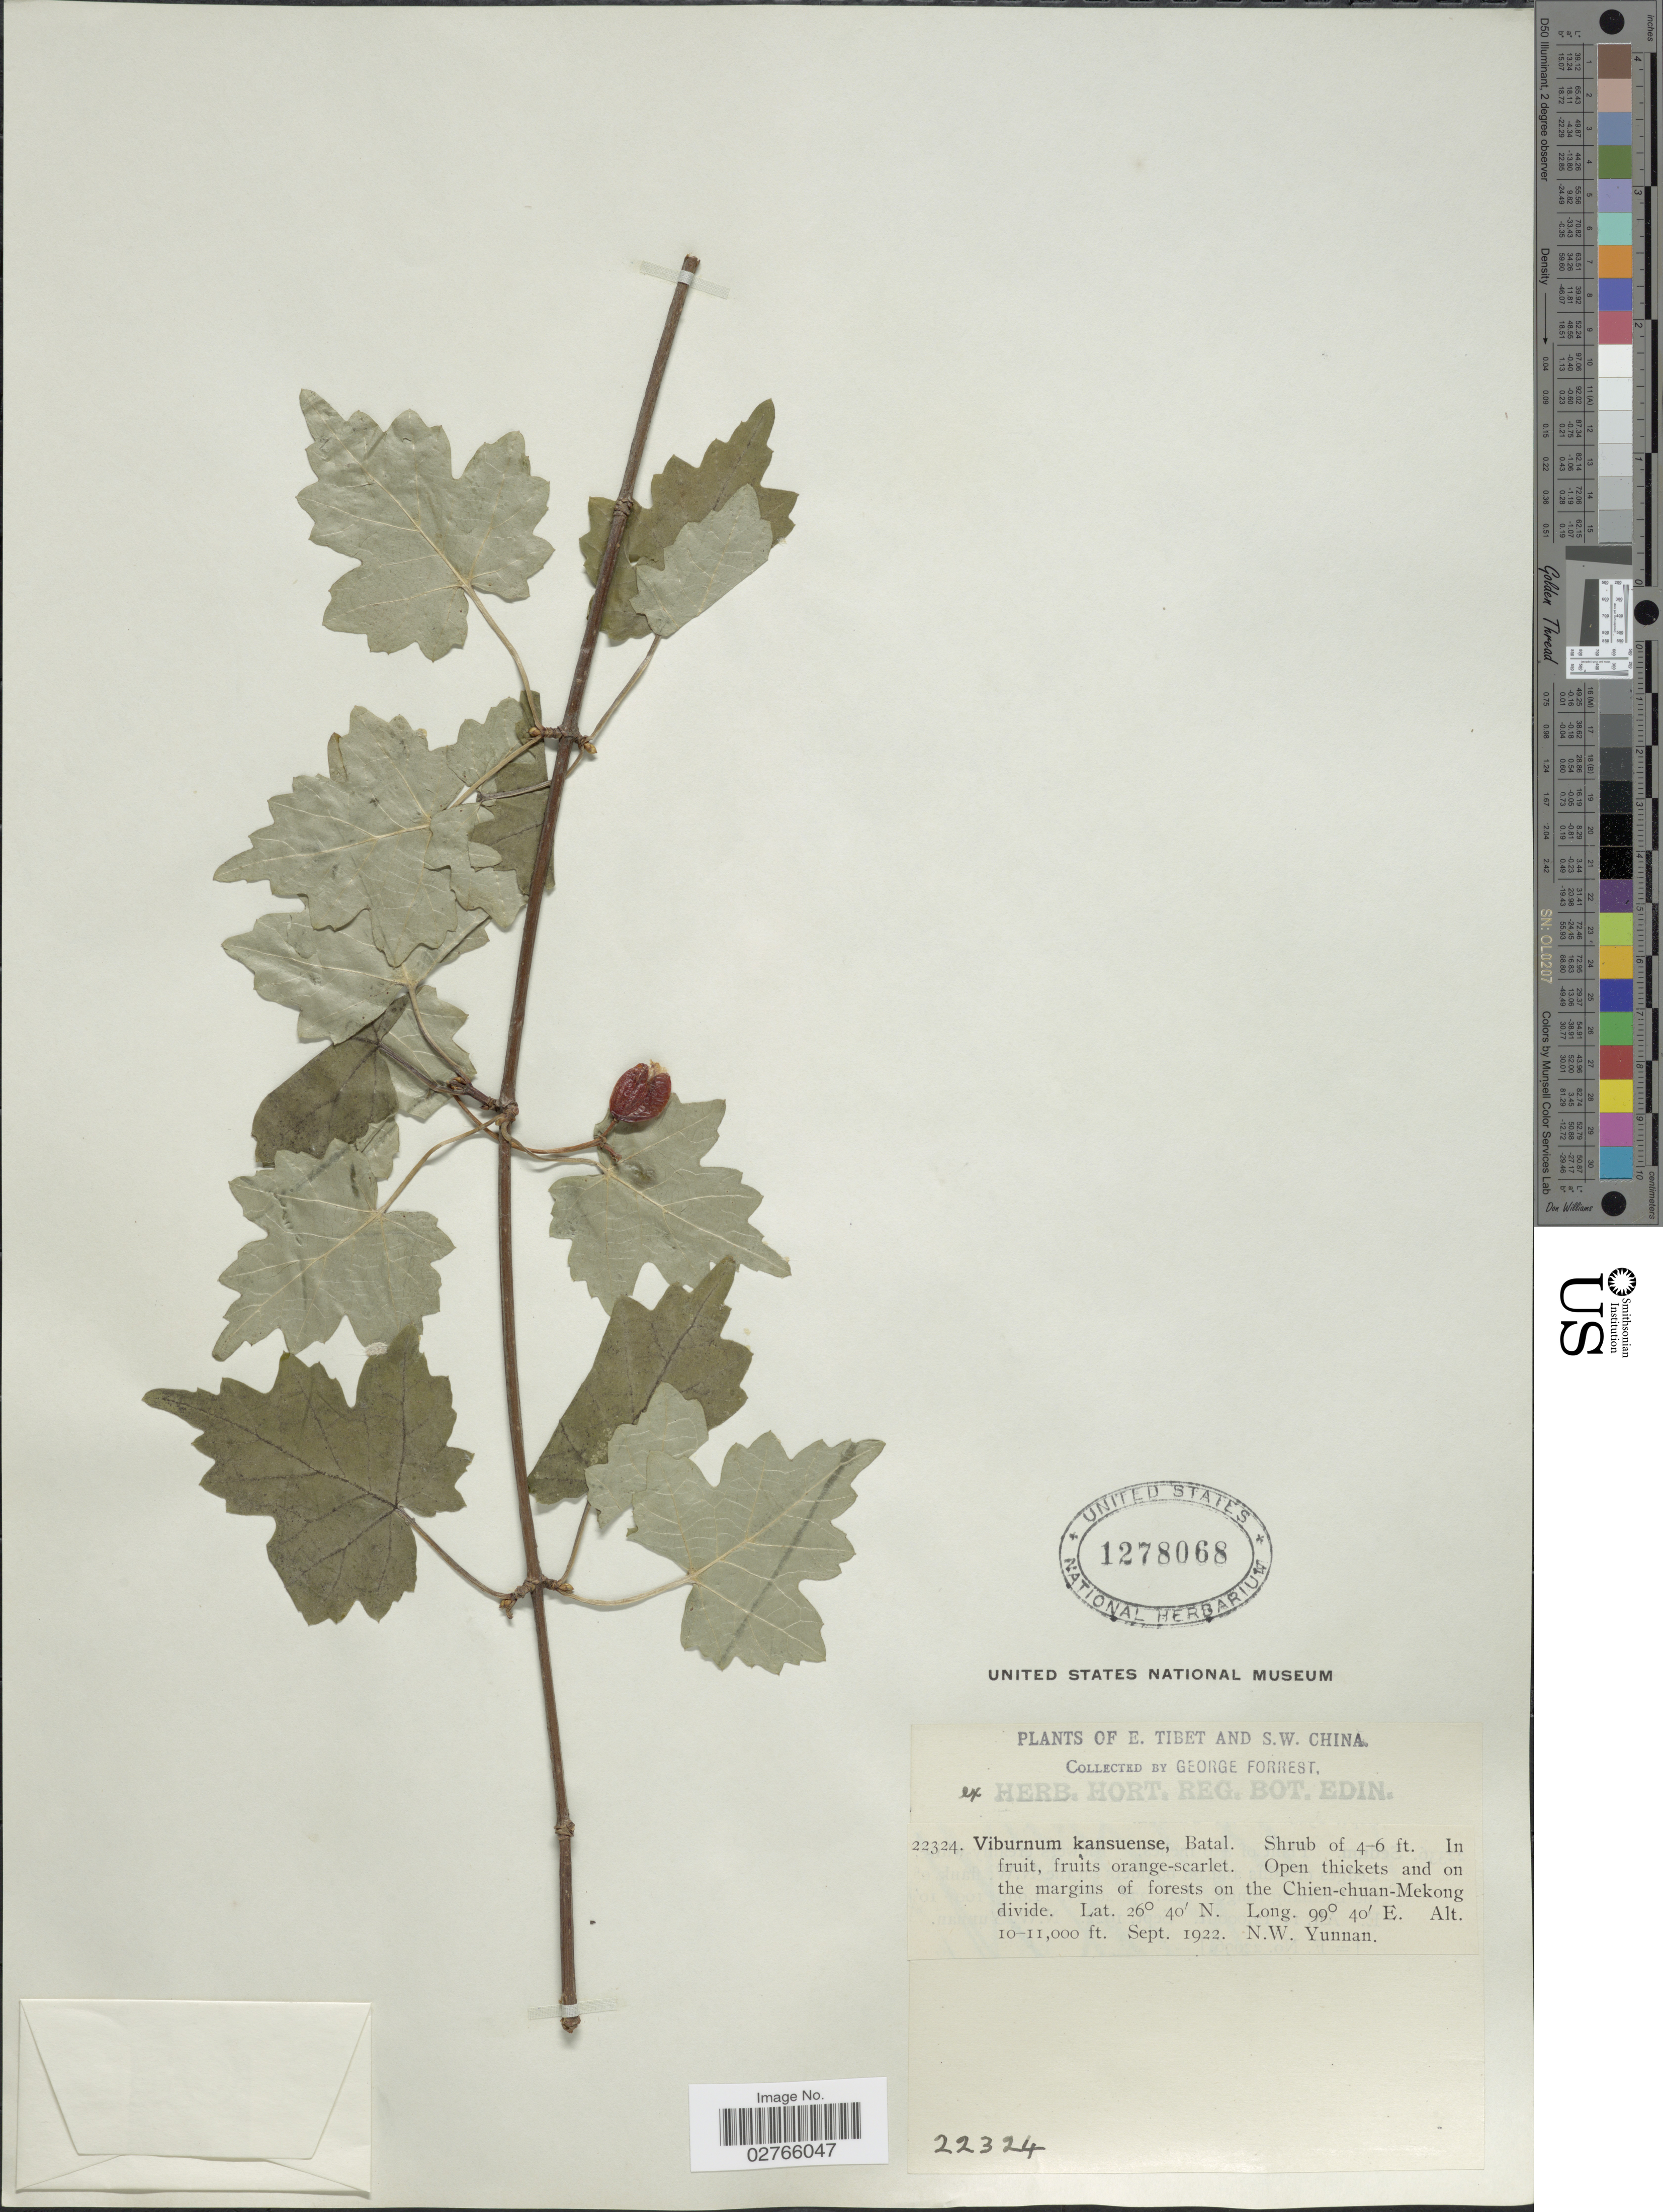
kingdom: Plantae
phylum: Tracheophyta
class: Magnoliopsida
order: Dipsacales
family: Viburnaceae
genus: Viburnum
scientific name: Viburnum kansuense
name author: Batalin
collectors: G. Forrest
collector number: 22324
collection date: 1922-09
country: China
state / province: Yunnan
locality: E. Tibet and S.W. China, Open thickets and on the margins of forests on the Chien-chuan-Mekong divide, N.W. Yunnan.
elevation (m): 3048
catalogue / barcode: US 1278068